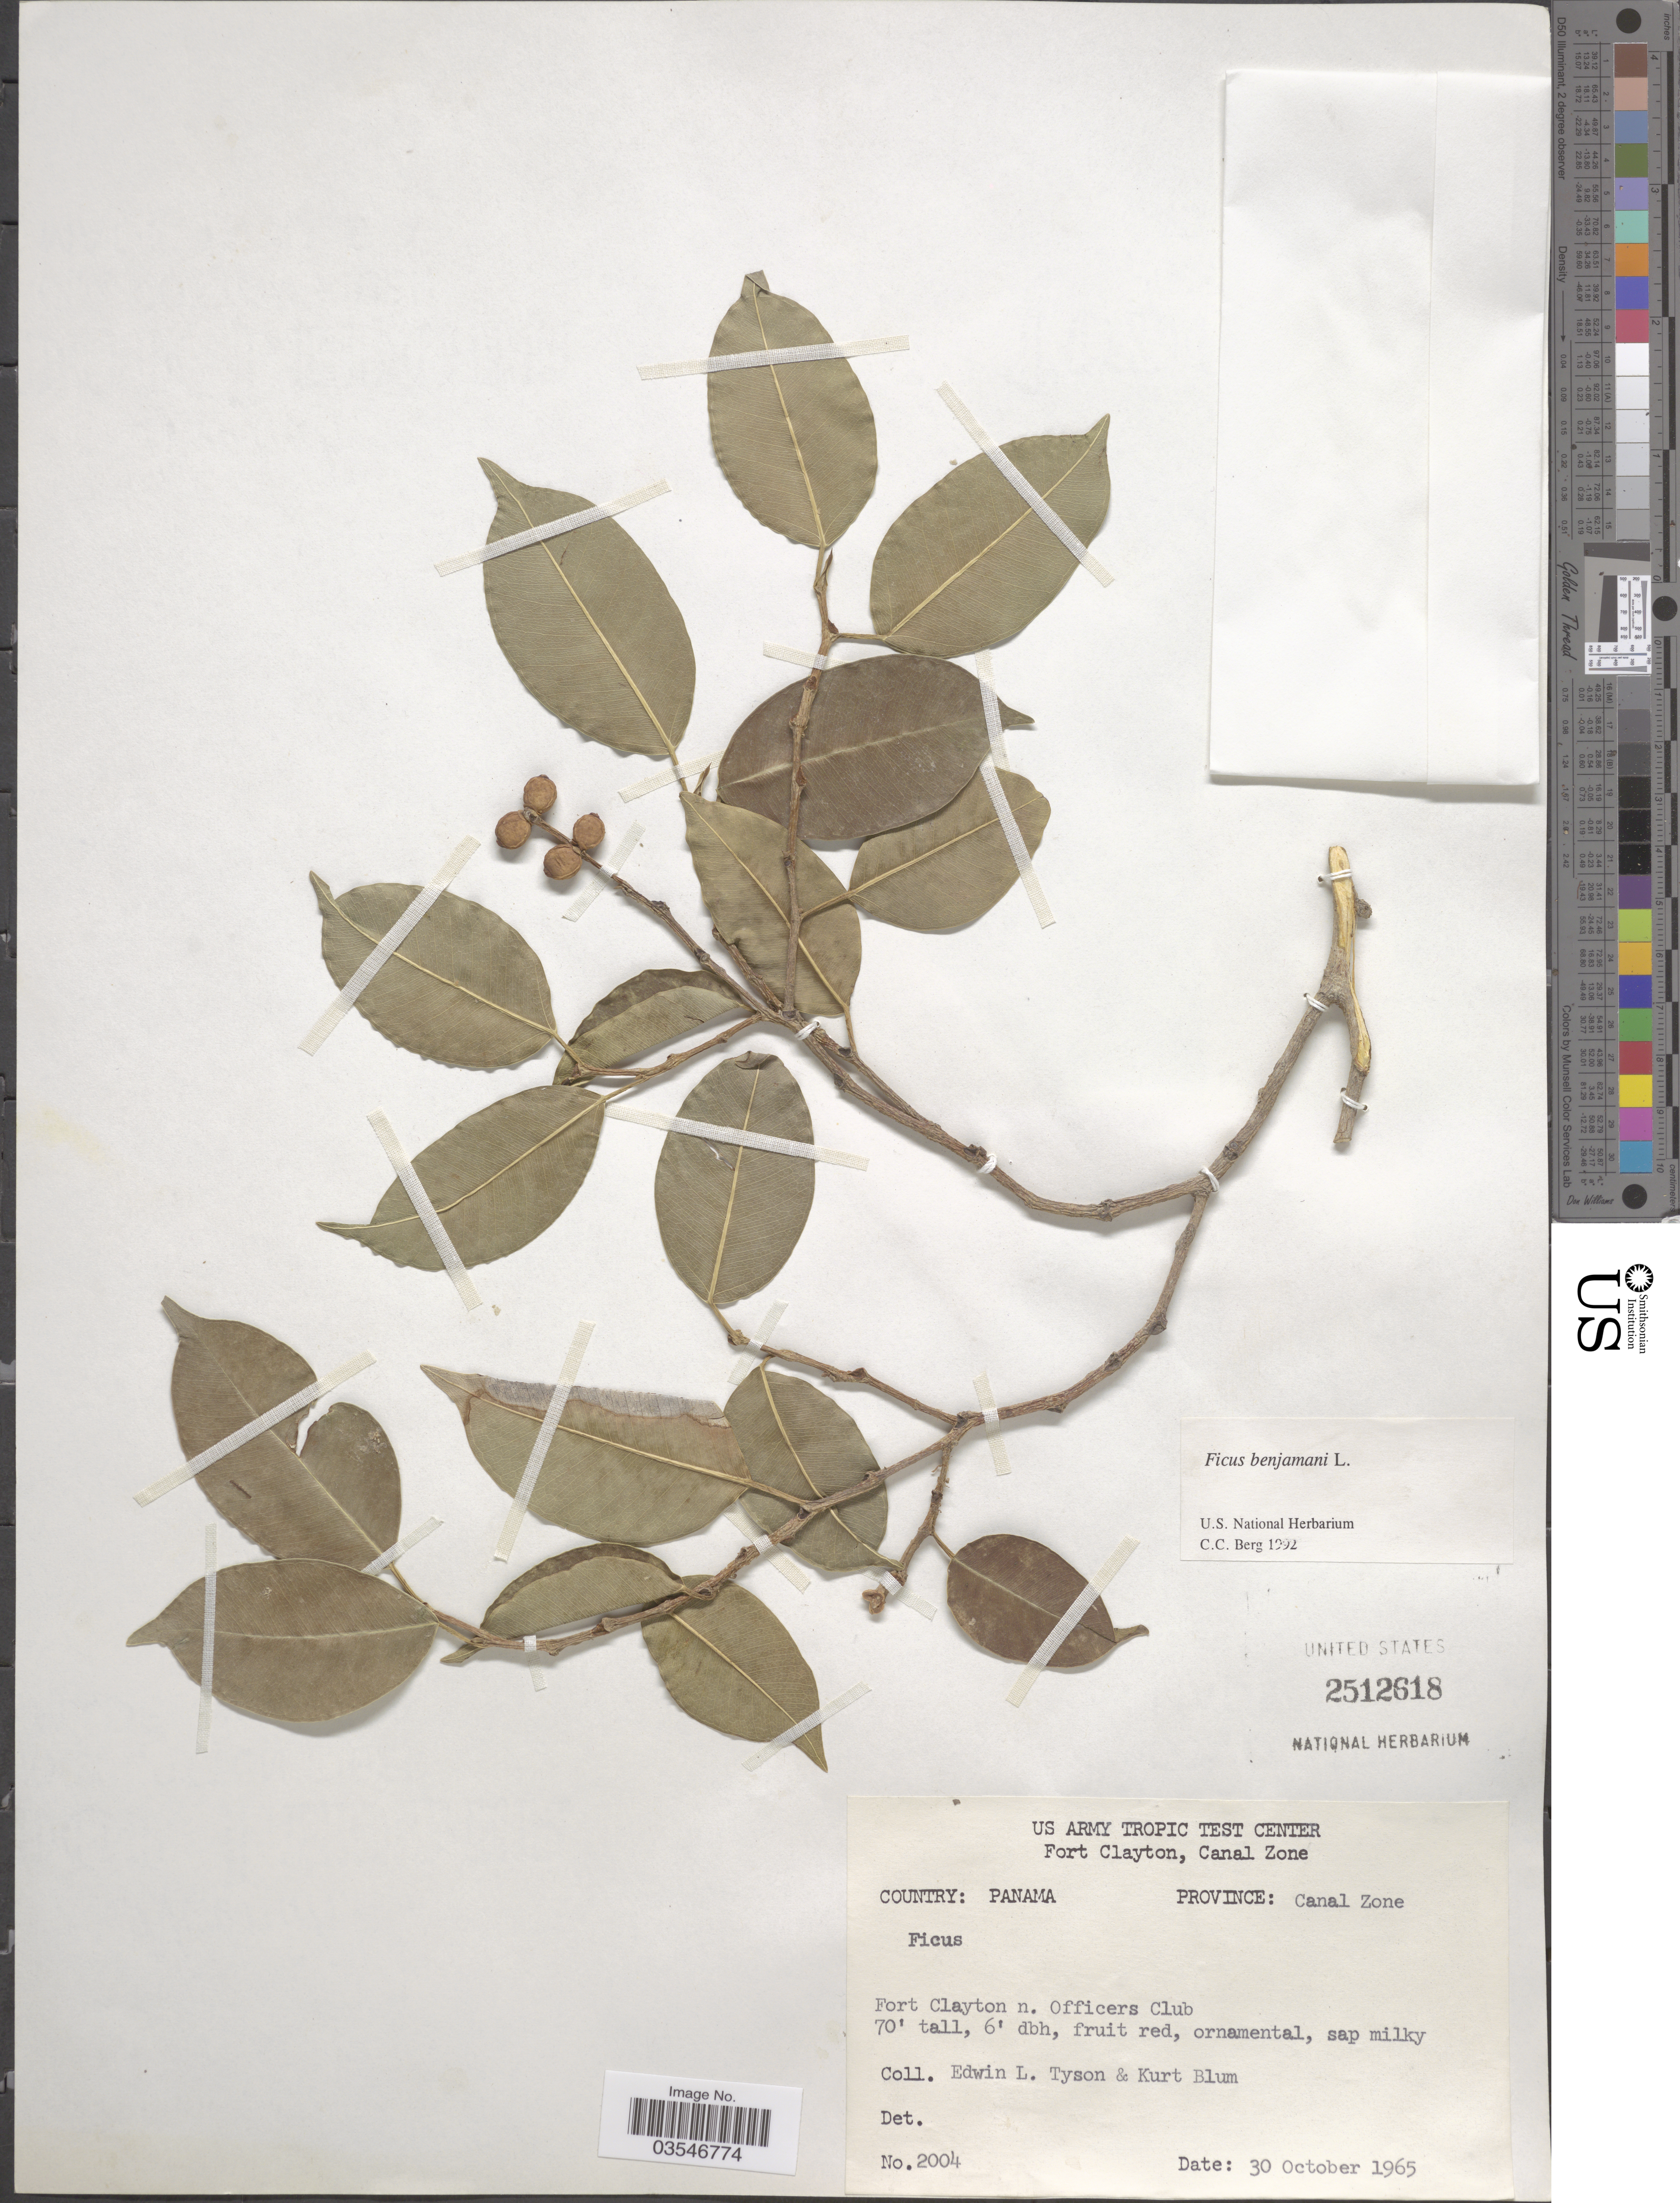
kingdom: Plantae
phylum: Tracheophyta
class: Magnoliopsida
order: Rosales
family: Moraceae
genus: Ficus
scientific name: Ficus benjamina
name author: L.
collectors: E. L. Tyson & K. E. Blum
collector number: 2004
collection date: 1965-10-30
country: Panama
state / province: Colón / Panamá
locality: Province: Canal Zone. Fort Clayton n. Officers Club.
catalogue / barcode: US 2512618